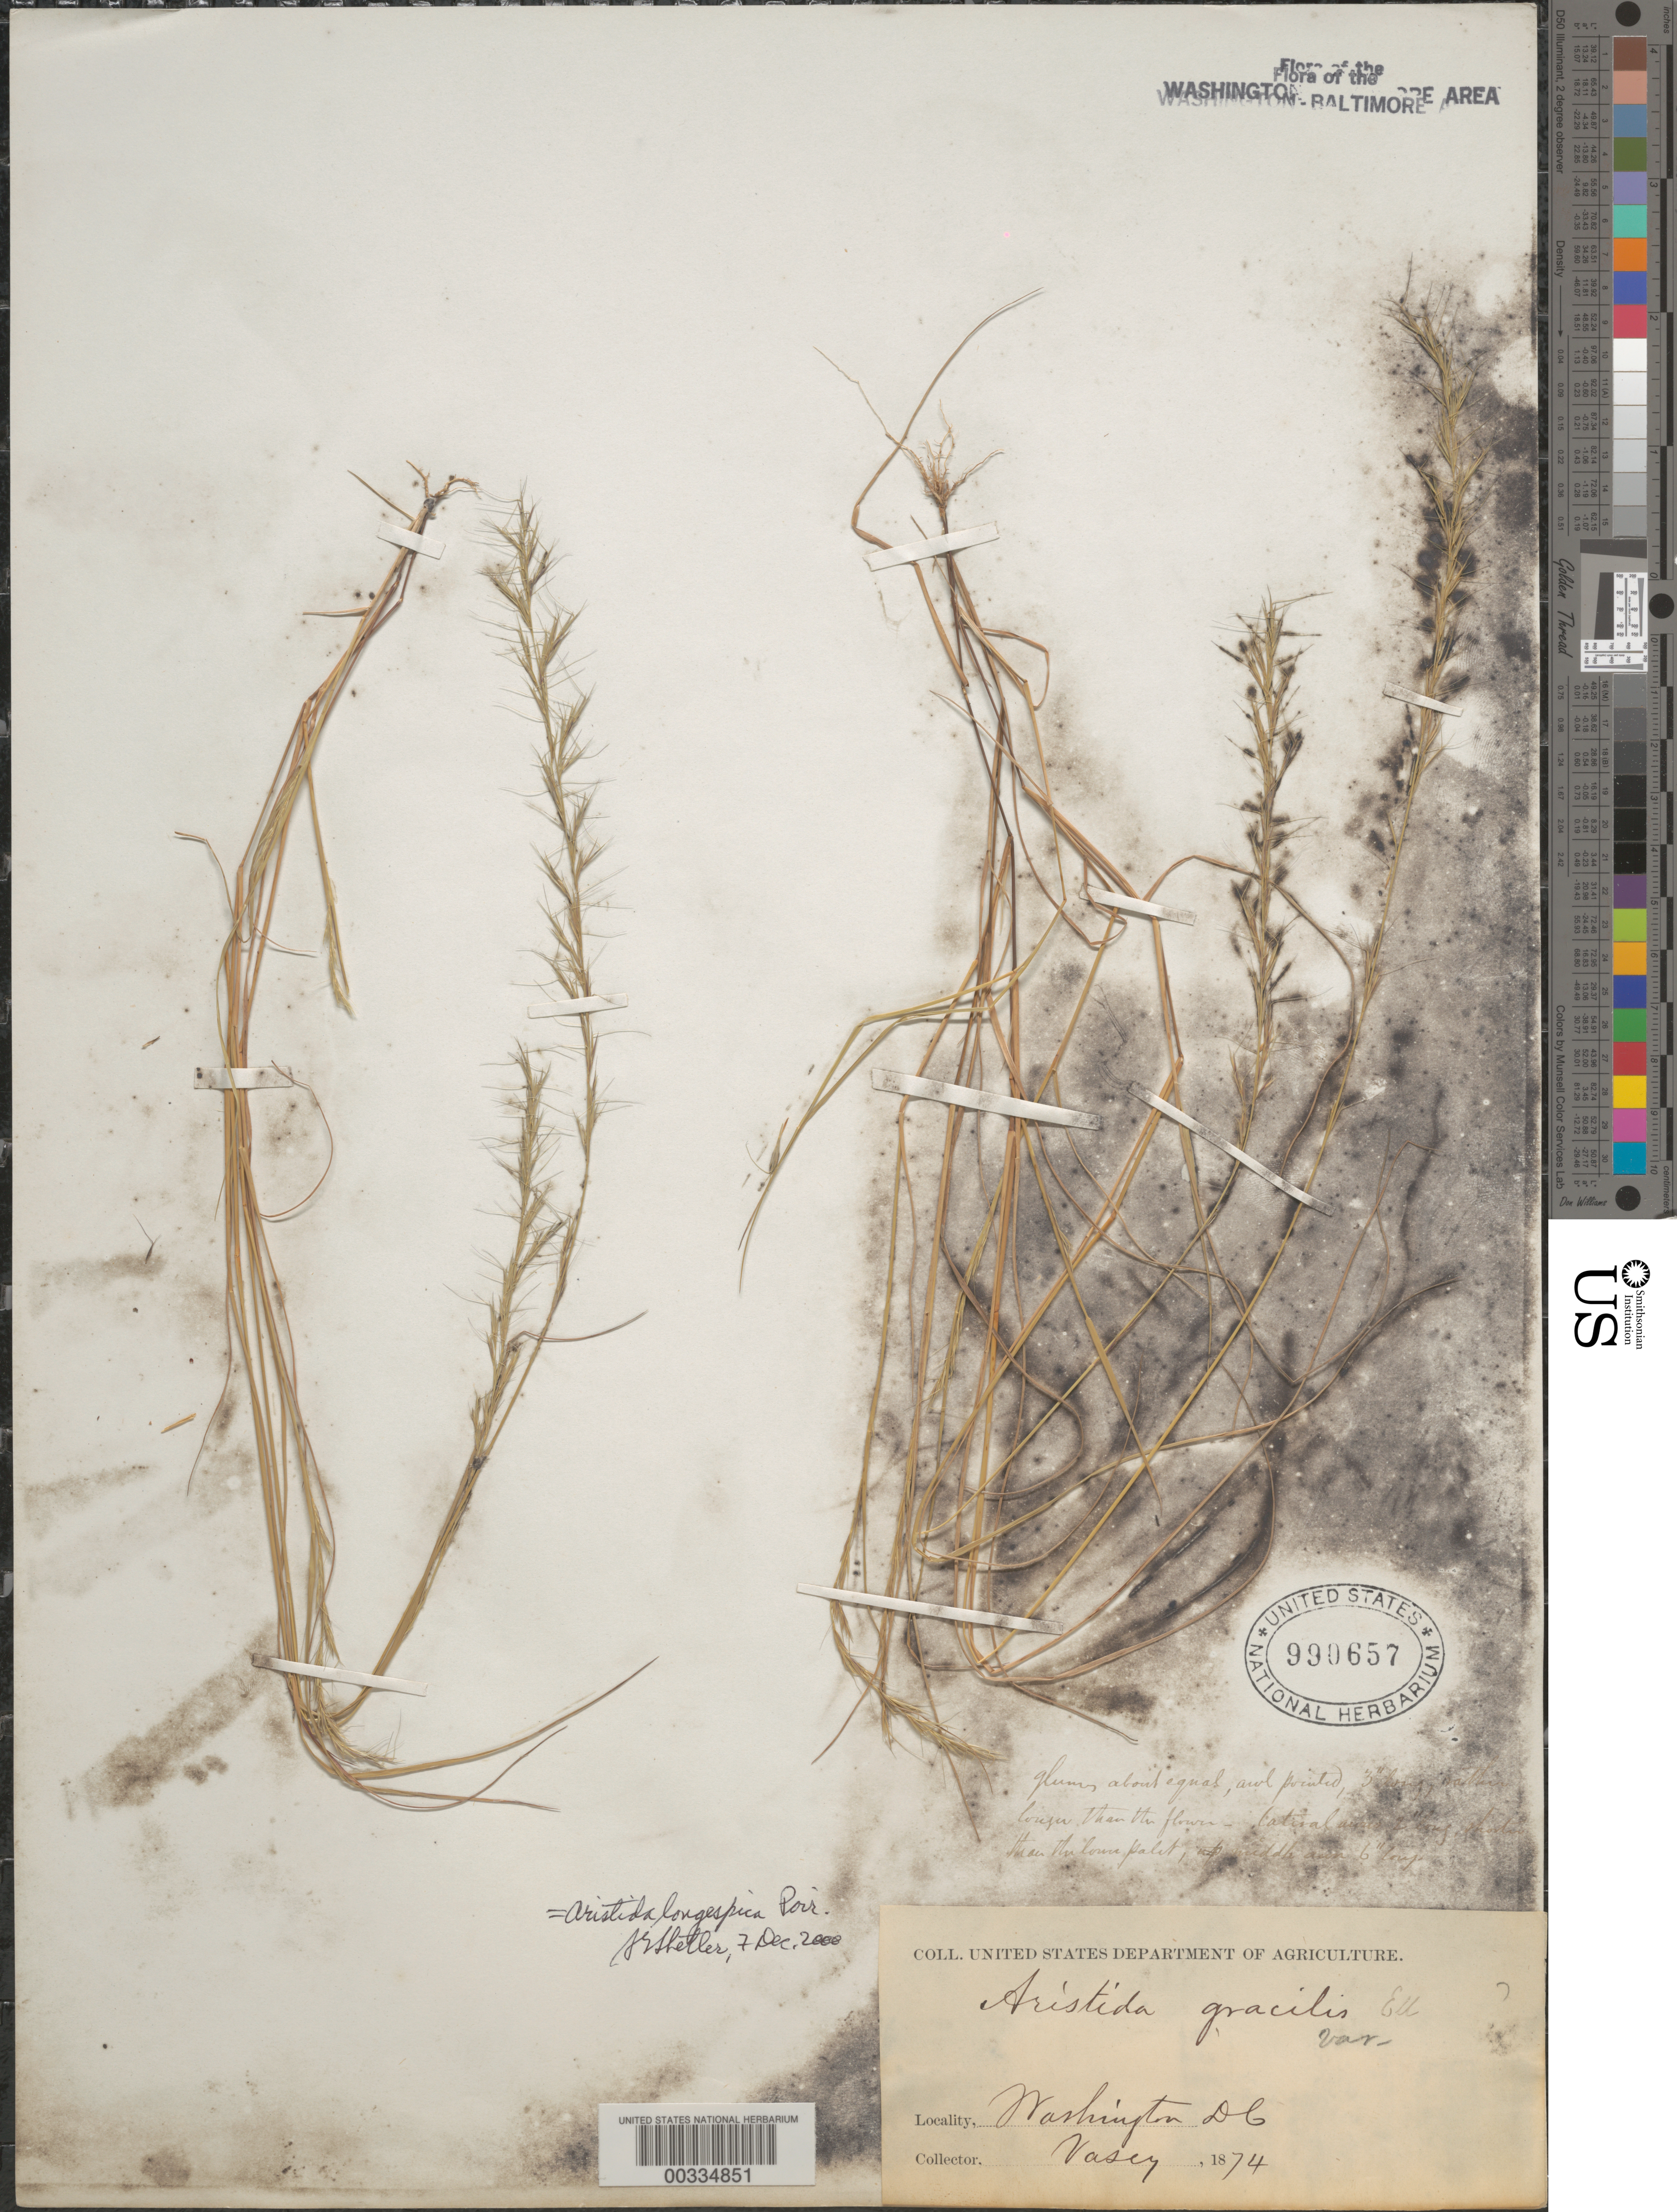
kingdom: Plantae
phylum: Tracheophyta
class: Liliopsida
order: Poales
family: Poaceae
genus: Aristida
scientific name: Aristida longespica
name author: Poir.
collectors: G. Vasey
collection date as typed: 1874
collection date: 1874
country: United States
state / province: District of Columbia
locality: Washington area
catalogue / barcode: US 990657